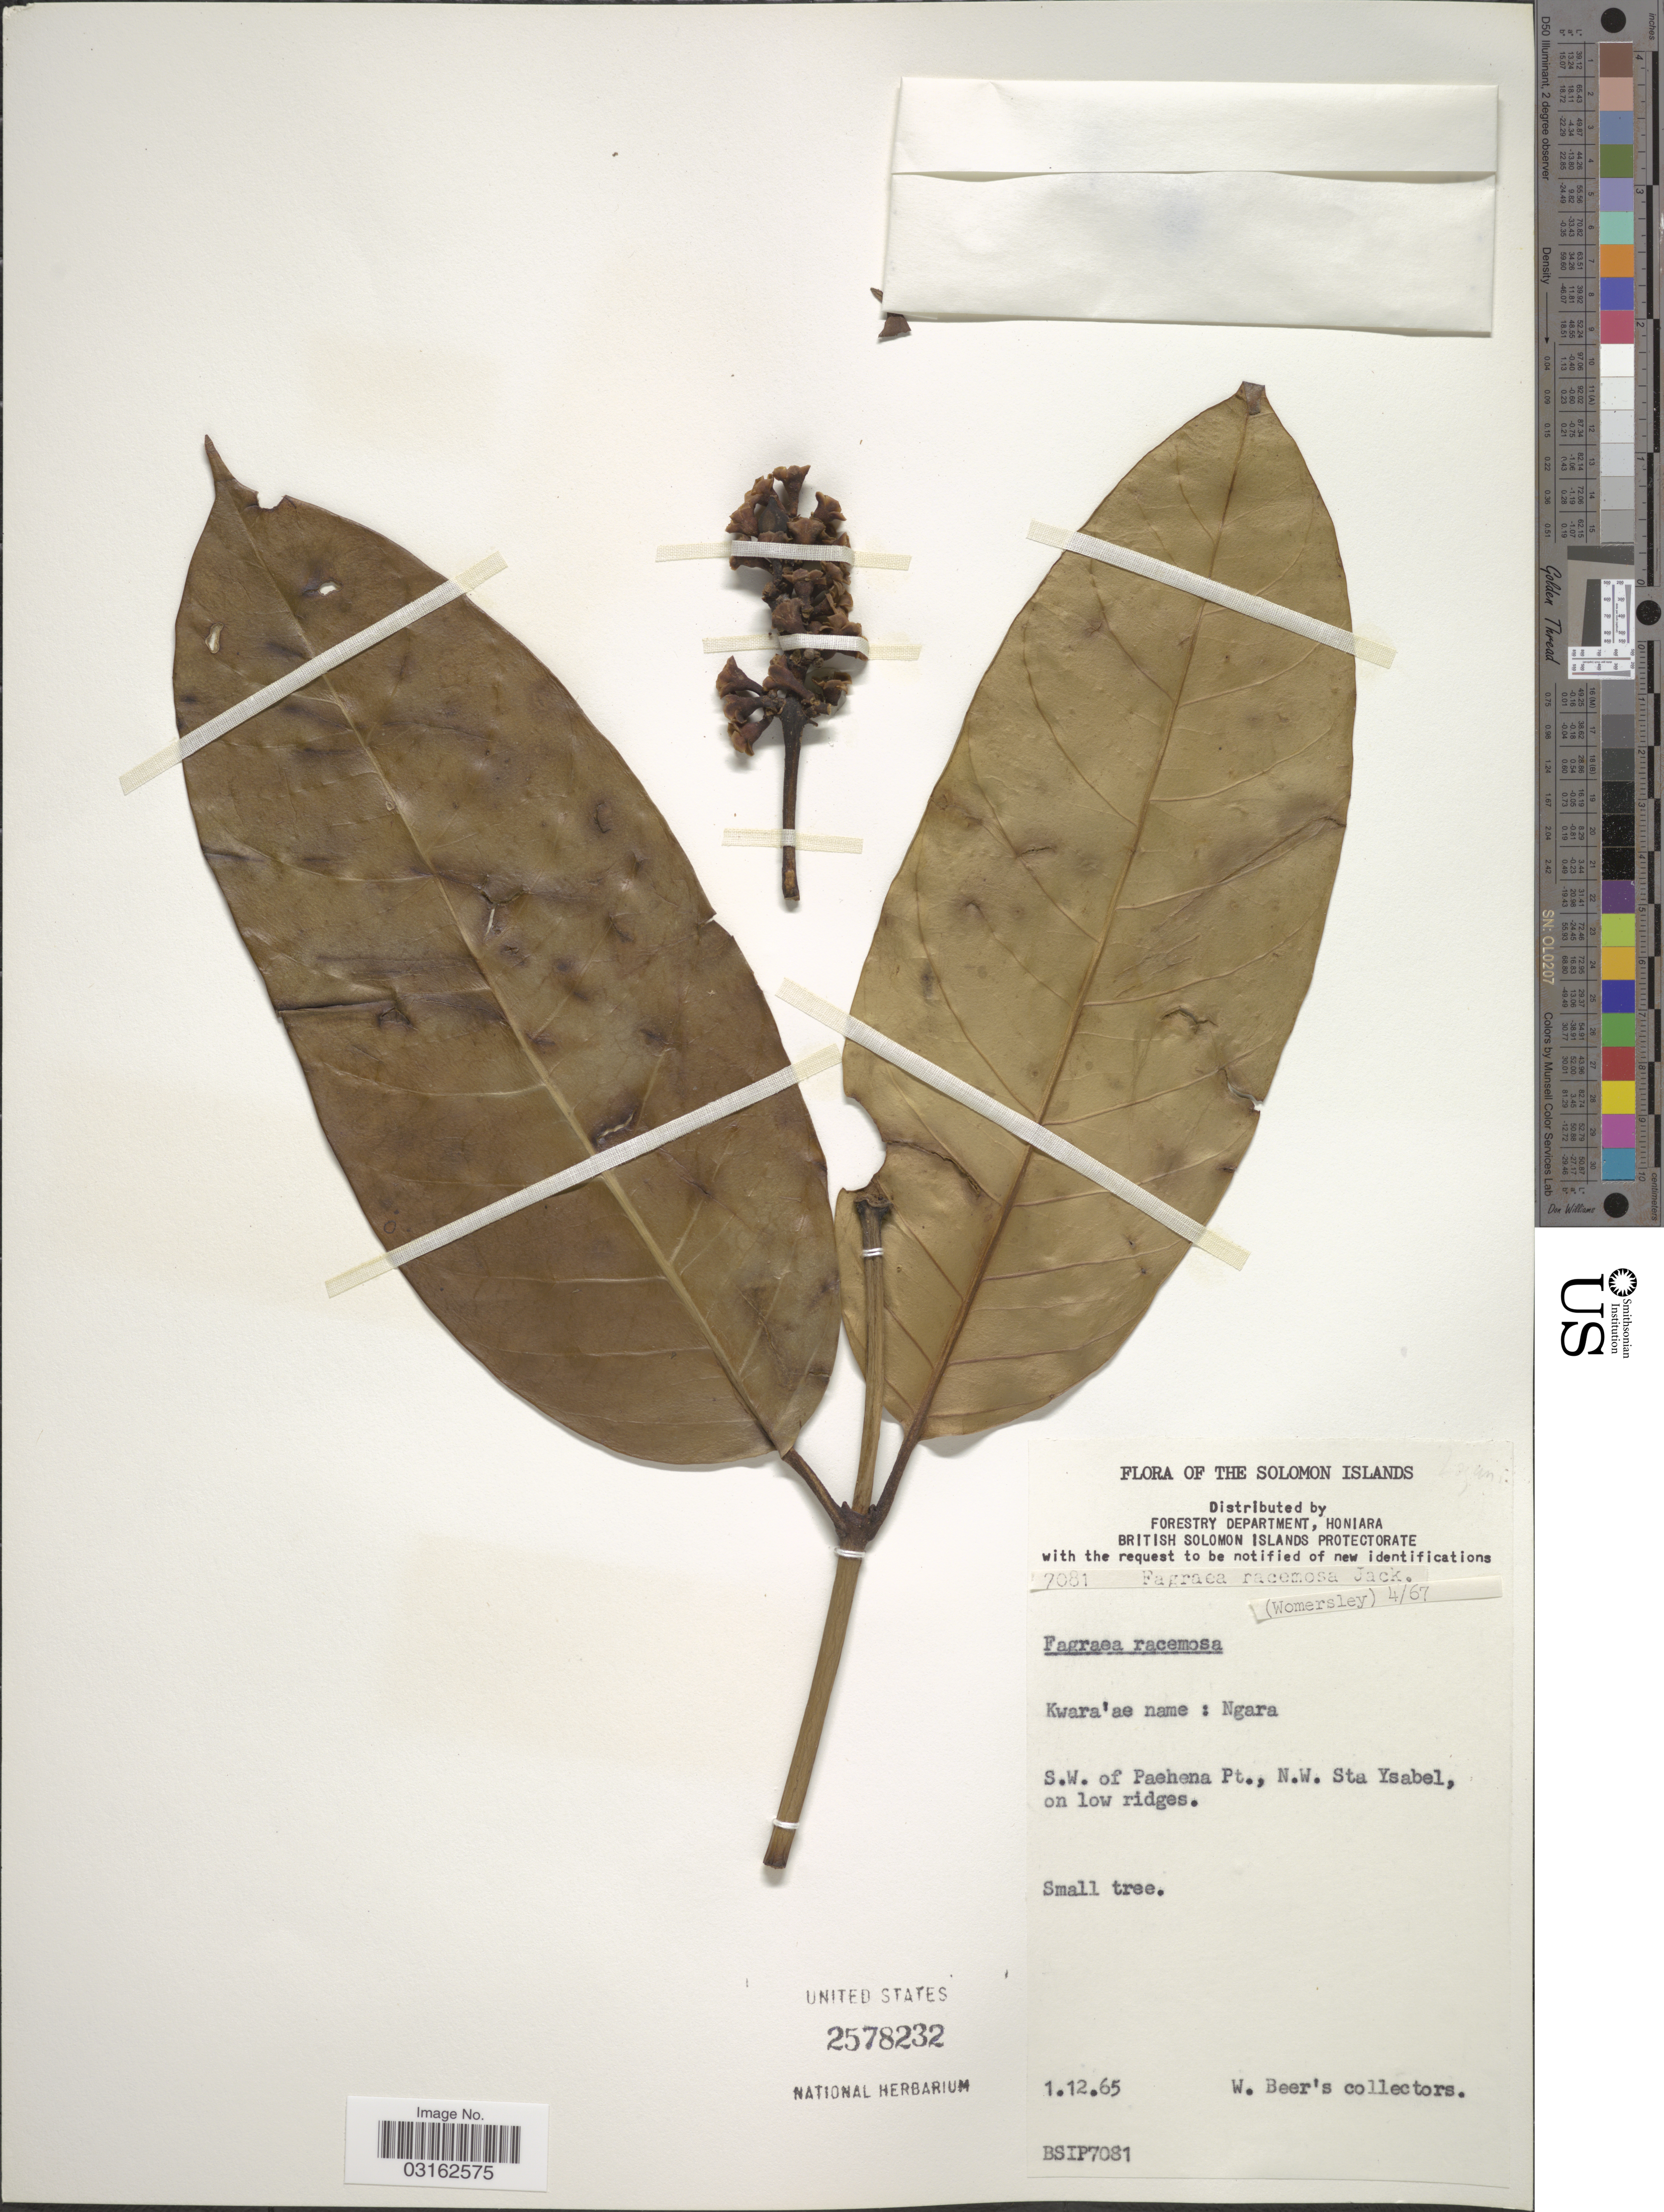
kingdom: Plantae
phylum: Tracheophyta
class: Magnoliopsida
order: Gentianales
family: Gentianaceae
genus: Fagraea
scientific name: Fagraea racemosa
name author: Jack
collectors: W. Beer's Collectors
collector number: BSIP7081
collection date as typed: Transcribed d/m/y: 1/12/65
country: Solomon Islands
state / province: Solomon Islands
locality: The Solomon Islands. S. W. of Paehena Pt., N. W. Sta Ysabel, on low ridges.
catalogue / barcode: US 2578232